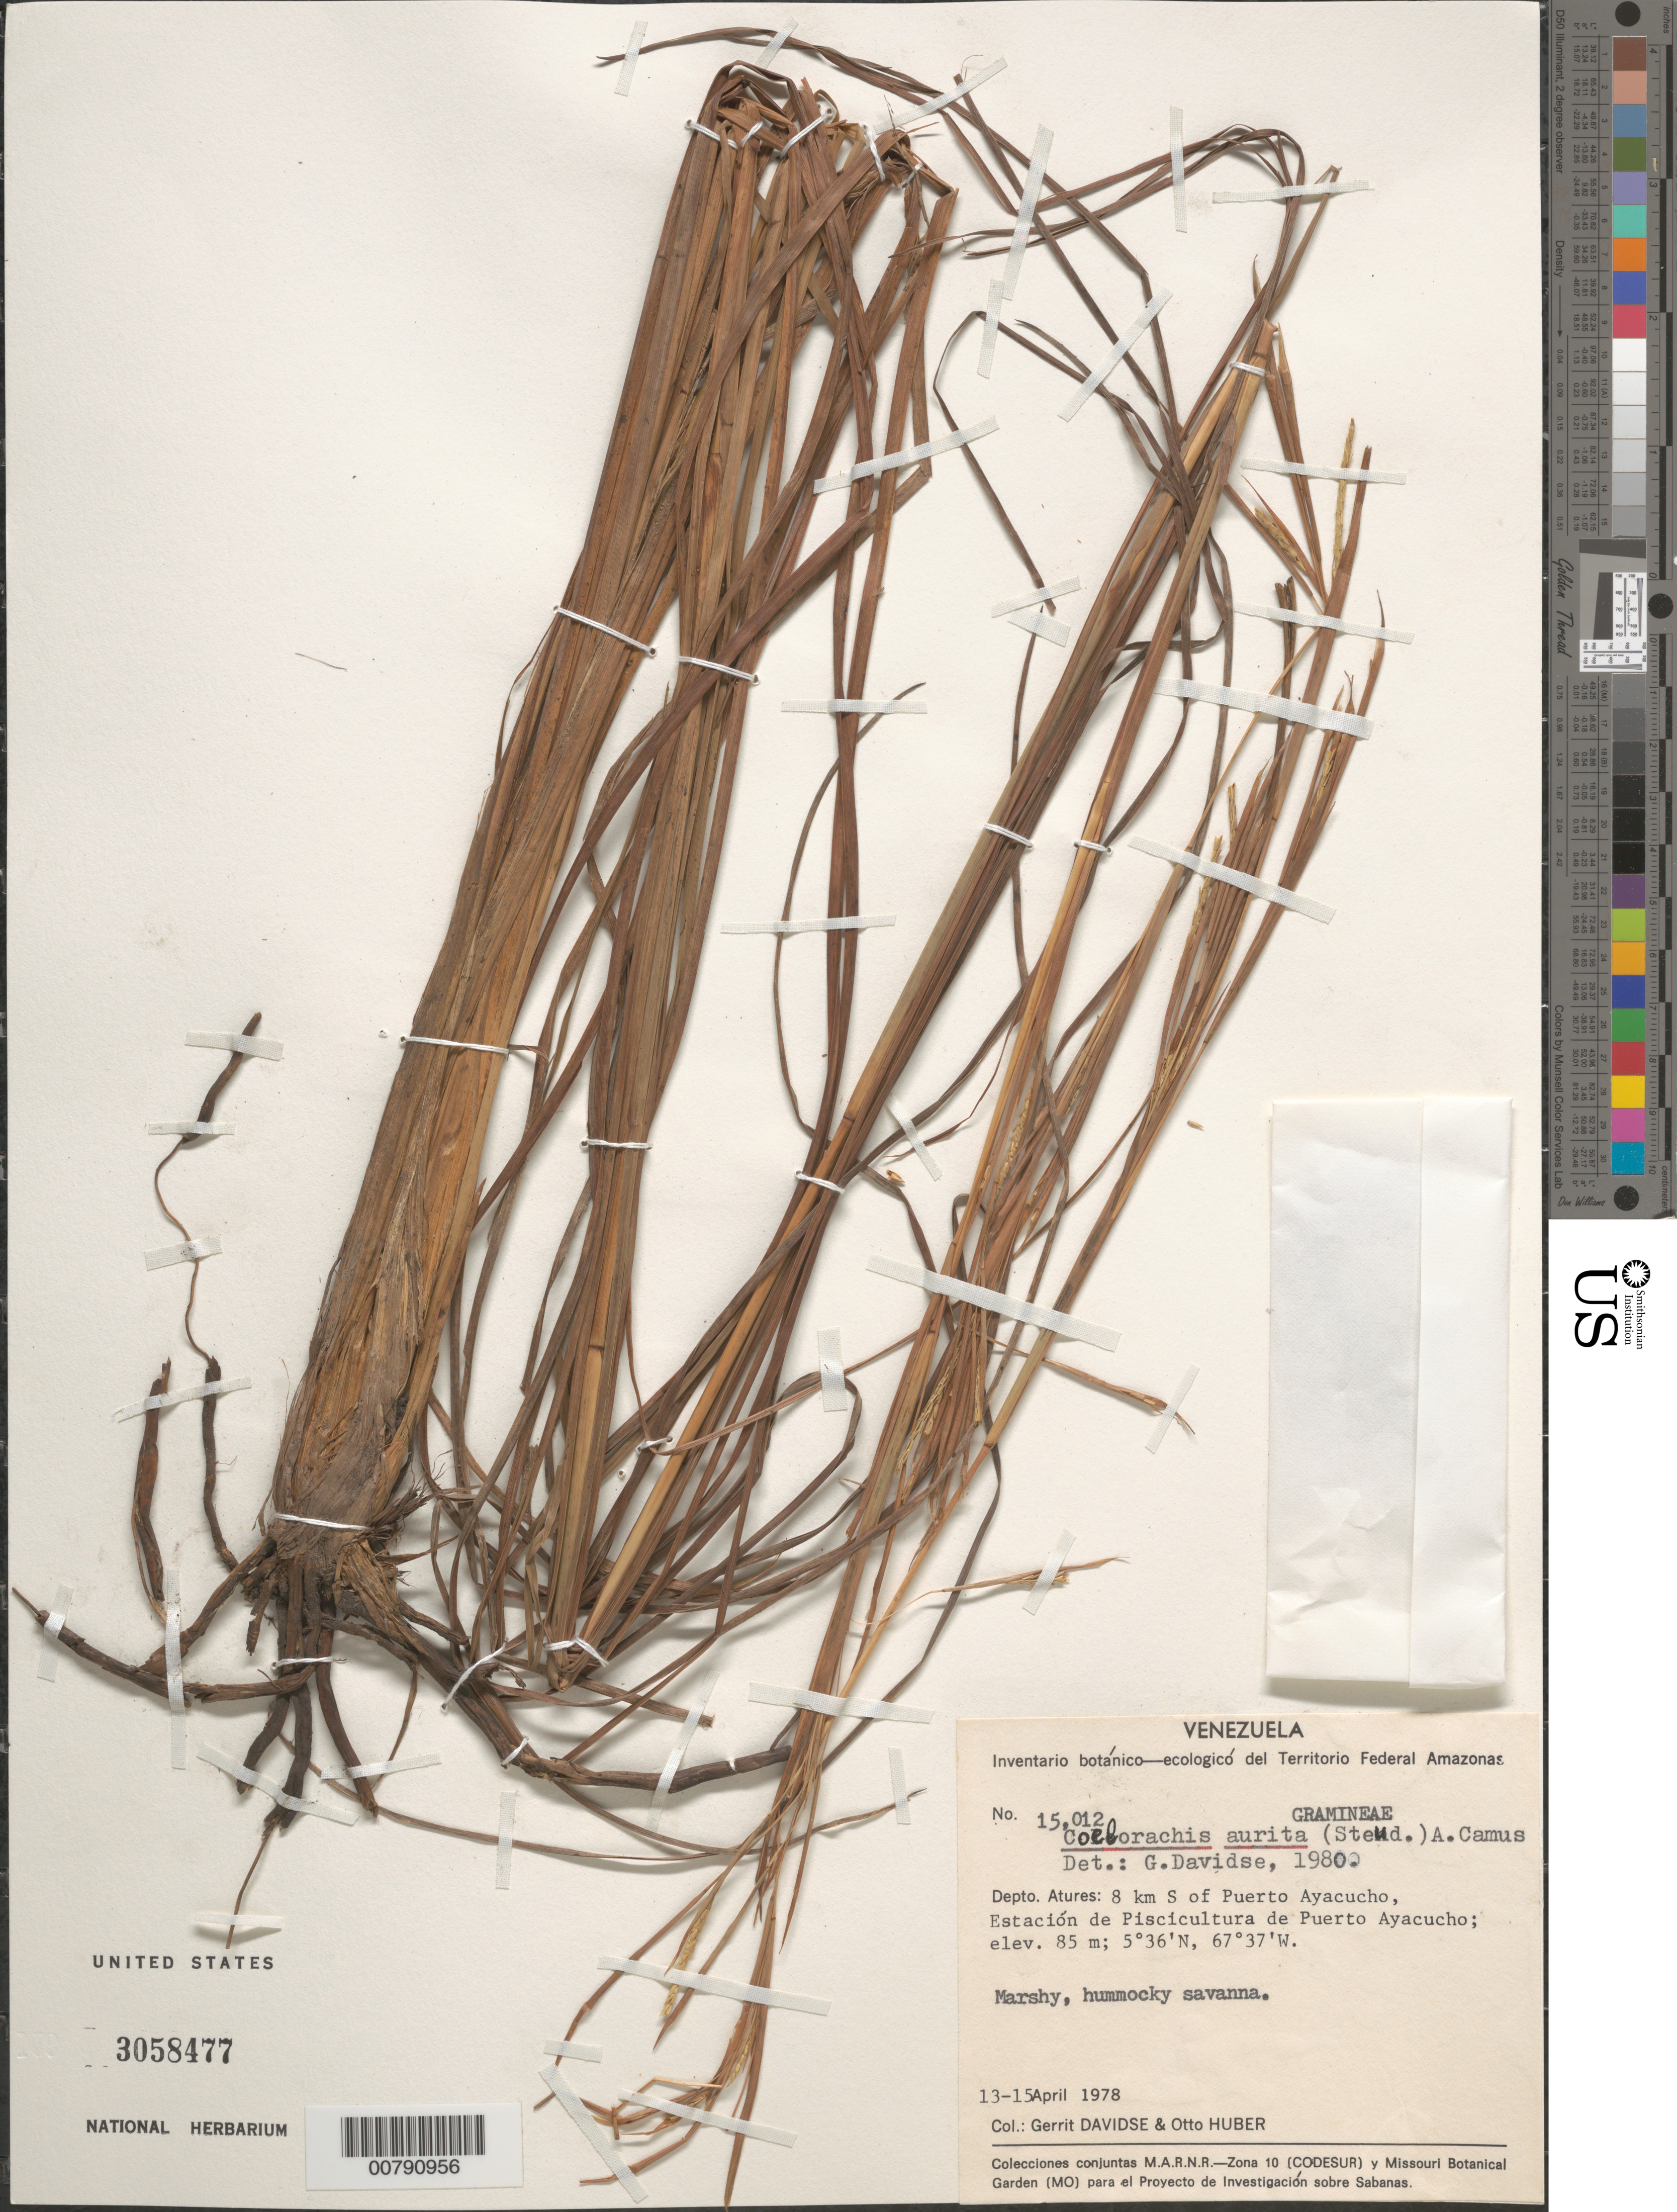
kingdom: Plantae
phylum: Tracheophyta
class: Liliopsida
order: Poales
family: Poaceae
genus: Mnesithea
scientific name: Mnesithea aurita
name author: (Steud.) de Koning & Sosef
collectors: G. Davidse & O. Huber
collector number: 15012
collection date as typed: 13-Apr-78 to 15-Apr-78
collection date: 1978-04-13/1978-04-15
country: Venezuela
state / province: Amazonas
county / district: Atures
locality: Puerto Ayacucho, 8 km S of, Estación de Piscicultura de Puerto Ayacucho, Río Orinoco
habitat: Marshy, hummocky savanna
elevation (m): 85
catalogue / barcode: US 3058477